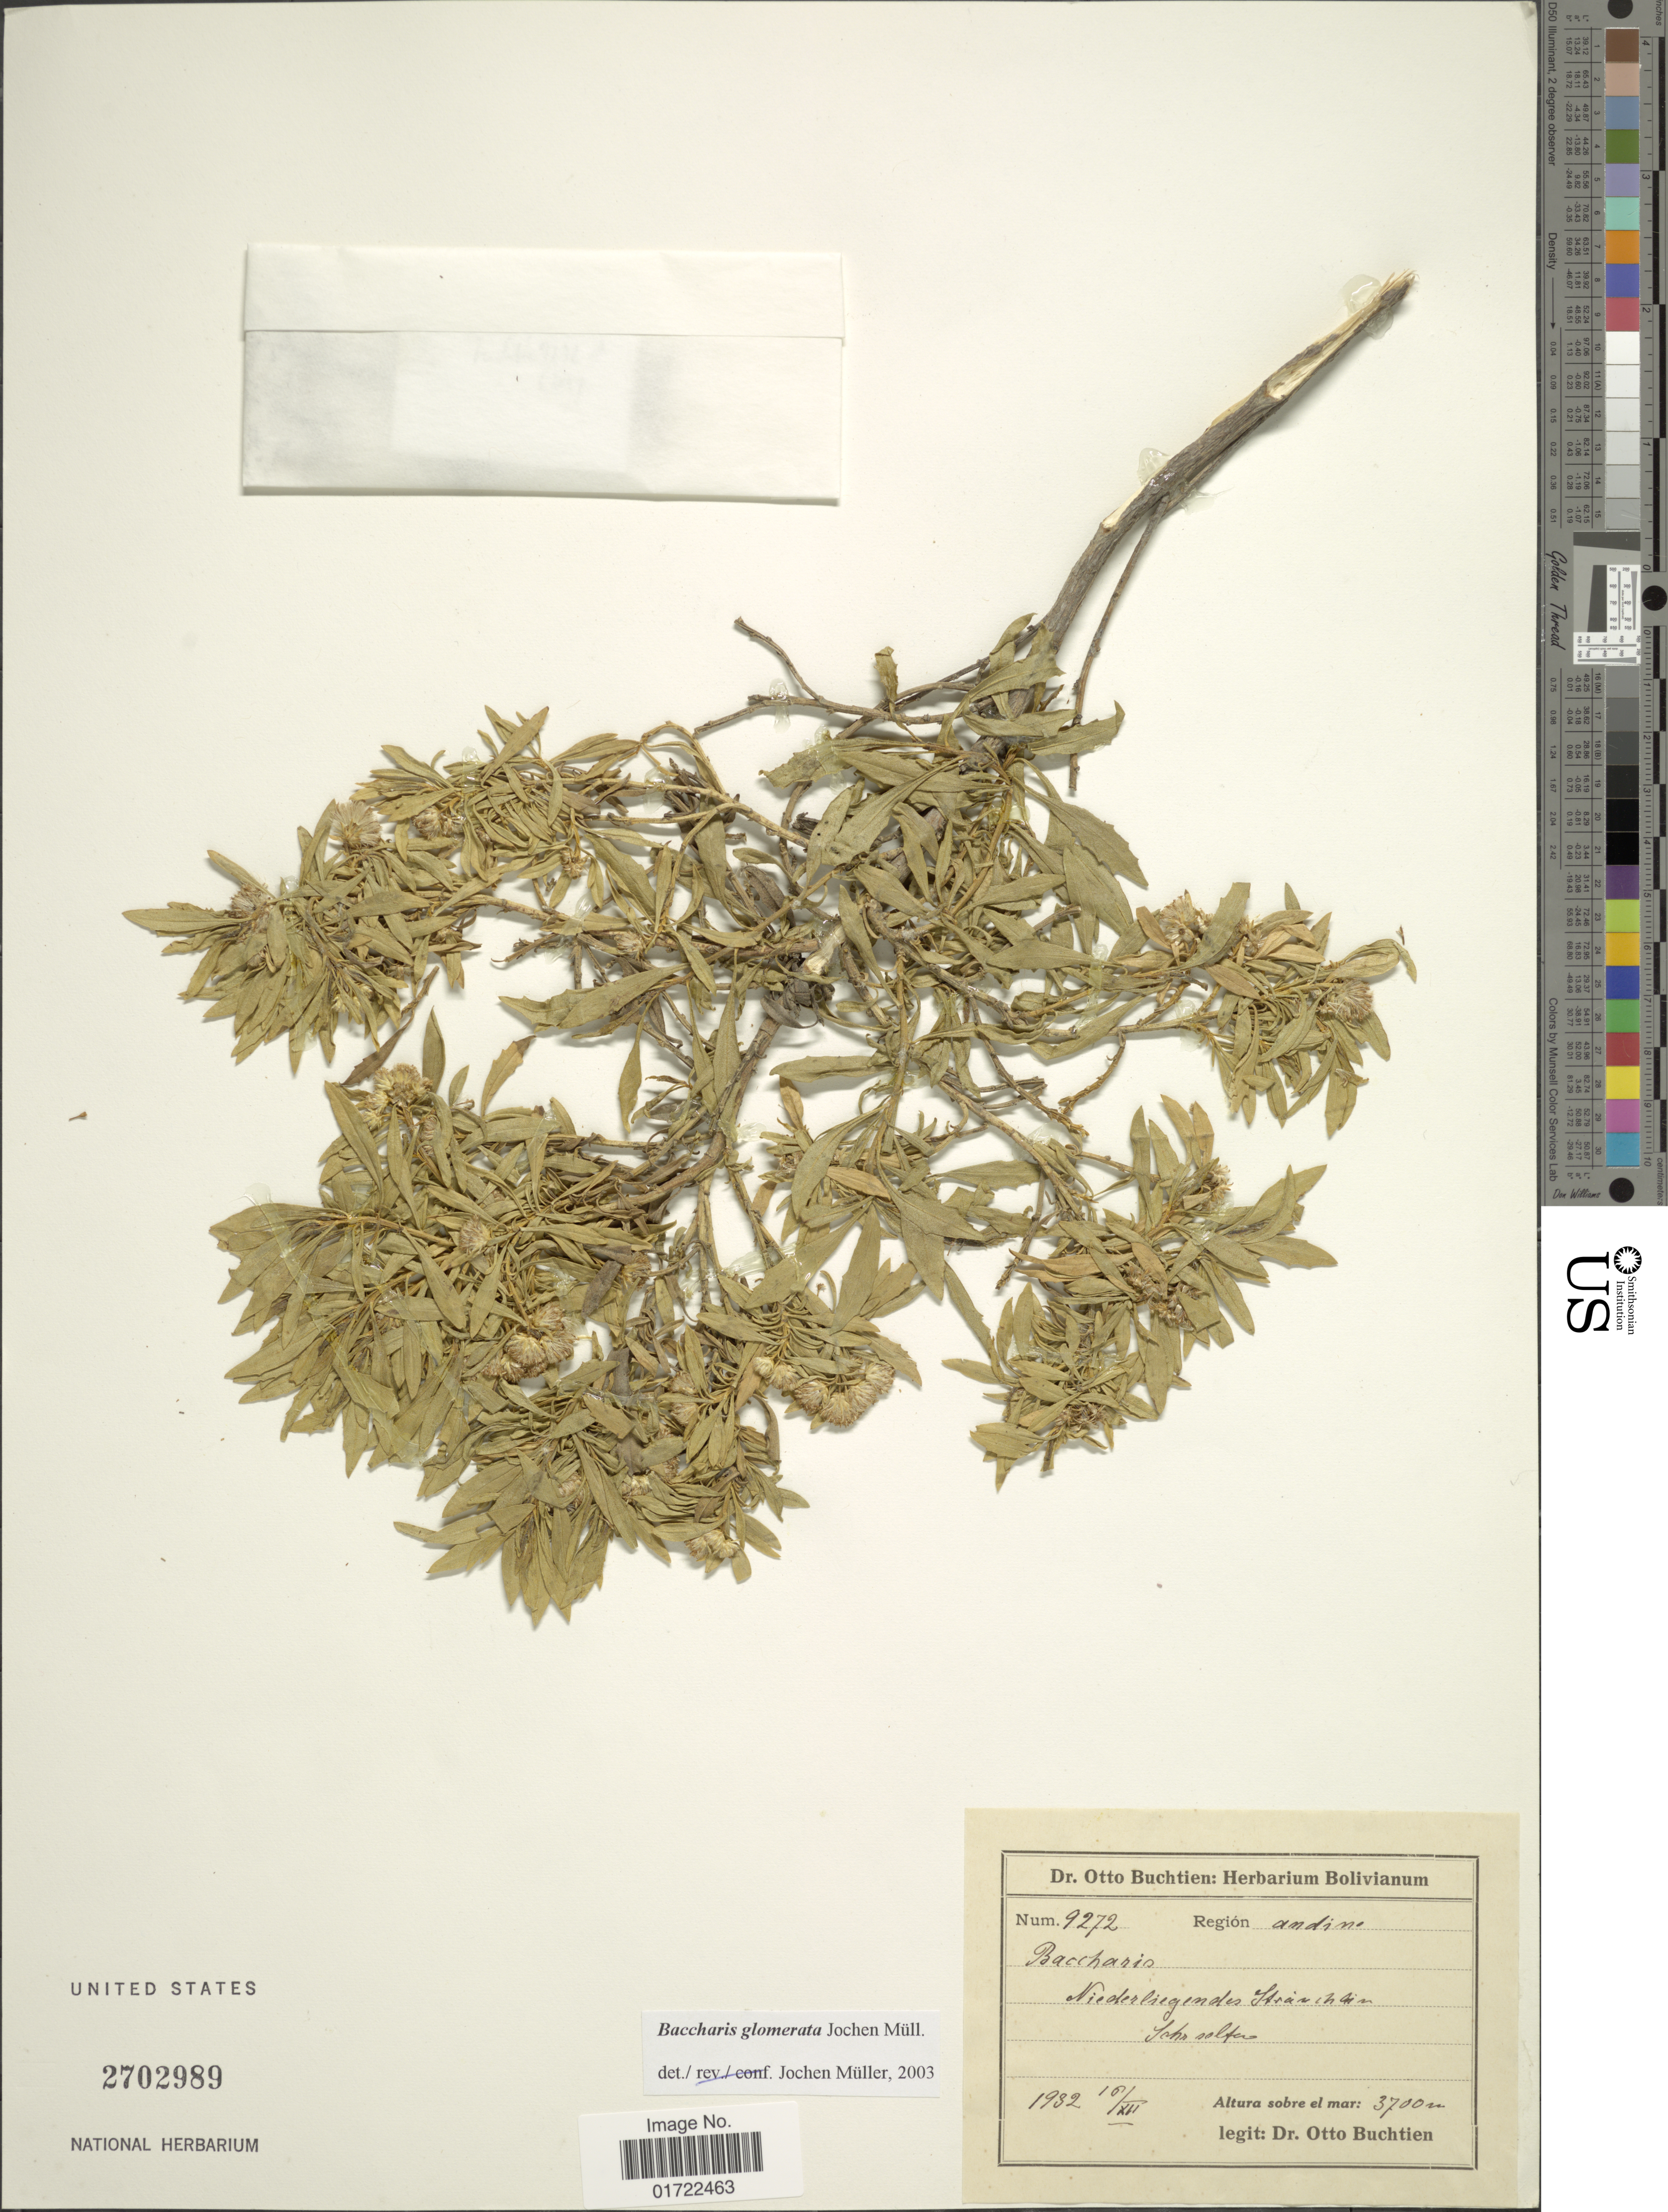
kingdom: Plantae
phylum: Tracheophyta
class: Magnoliopsida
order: Asterales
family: Asteraceae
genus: Baccharis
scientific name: Baccharis glomerata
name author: Joch. Müll.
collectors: O. Buchtien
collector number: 9272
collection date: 1932-12-16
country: Bolivia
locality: Region: Andino, Niederliegendes Stranihan, Schrosolfer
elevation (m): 3700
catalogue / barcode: US 2702989